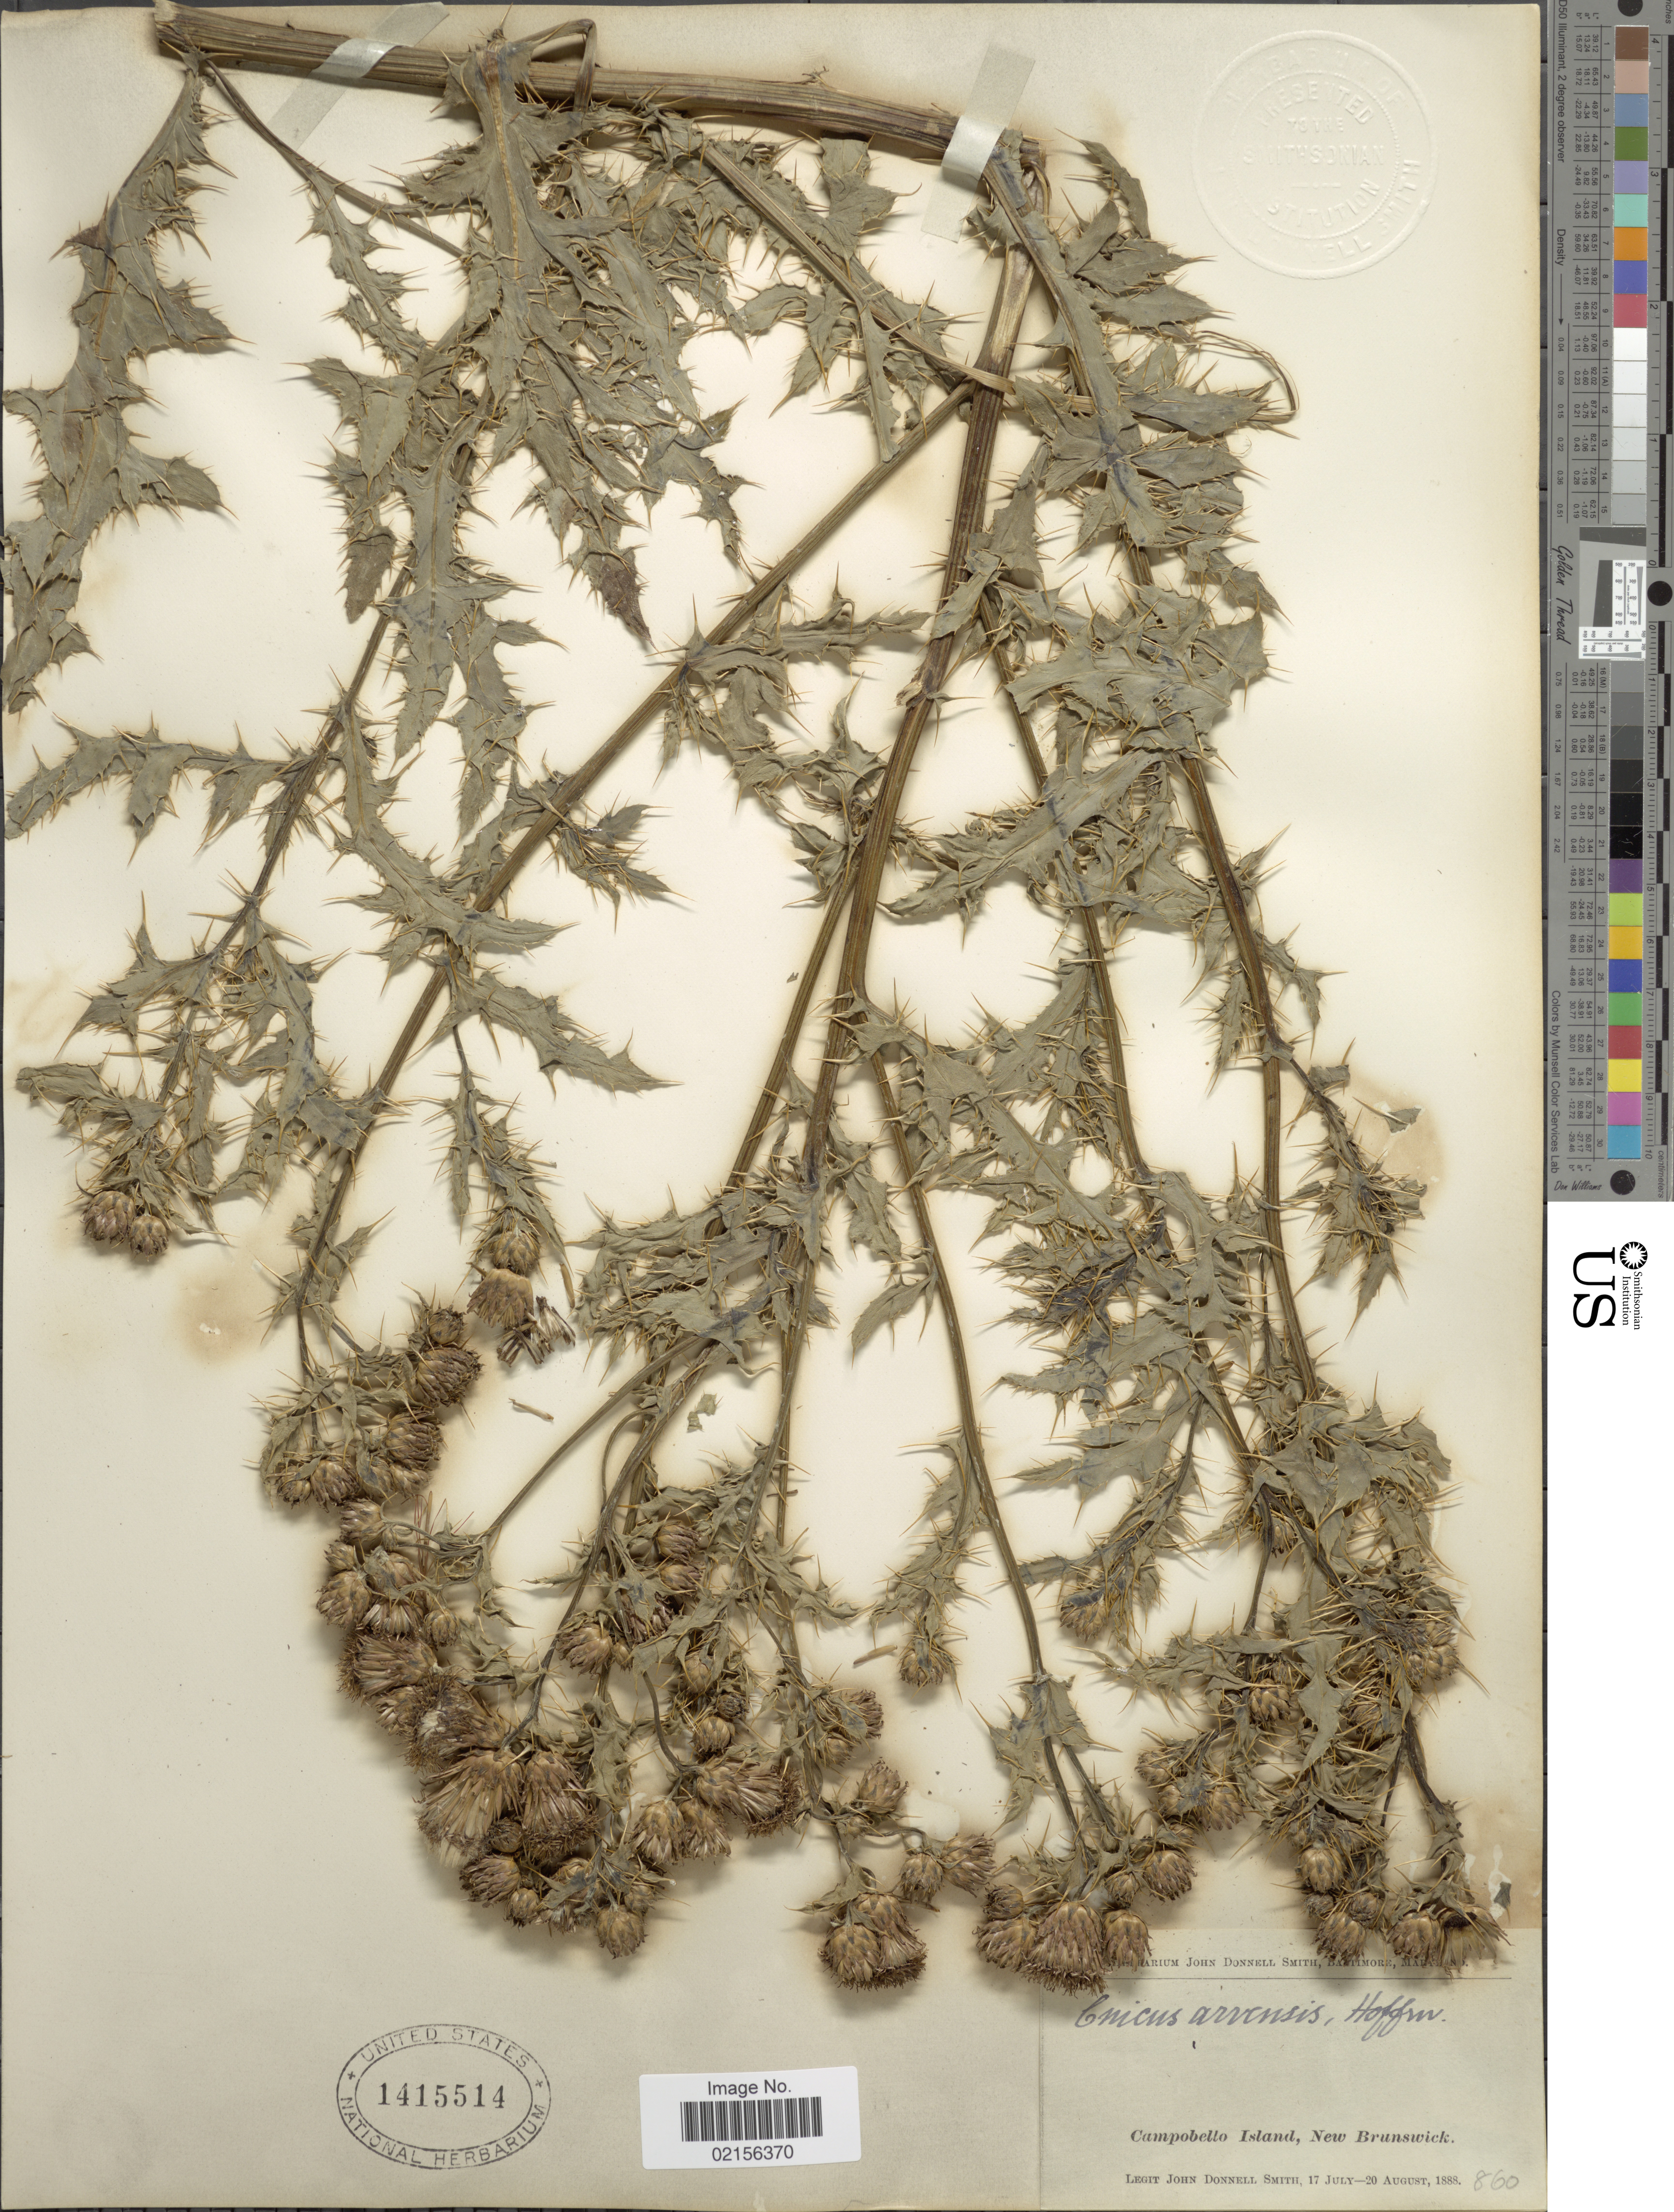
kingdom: Plantae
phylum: Tracheophyta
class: Magnoliopsida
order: Asterales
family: Asteraceae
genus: Cirsium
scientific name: Cirsium arvense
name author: (L.) Scop.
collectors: J. Donnell Smith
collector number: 860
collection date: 1888-07-17/1888-08-20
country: Canada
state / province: New Brunswick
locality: Campobello Island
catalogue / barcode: US 1415514